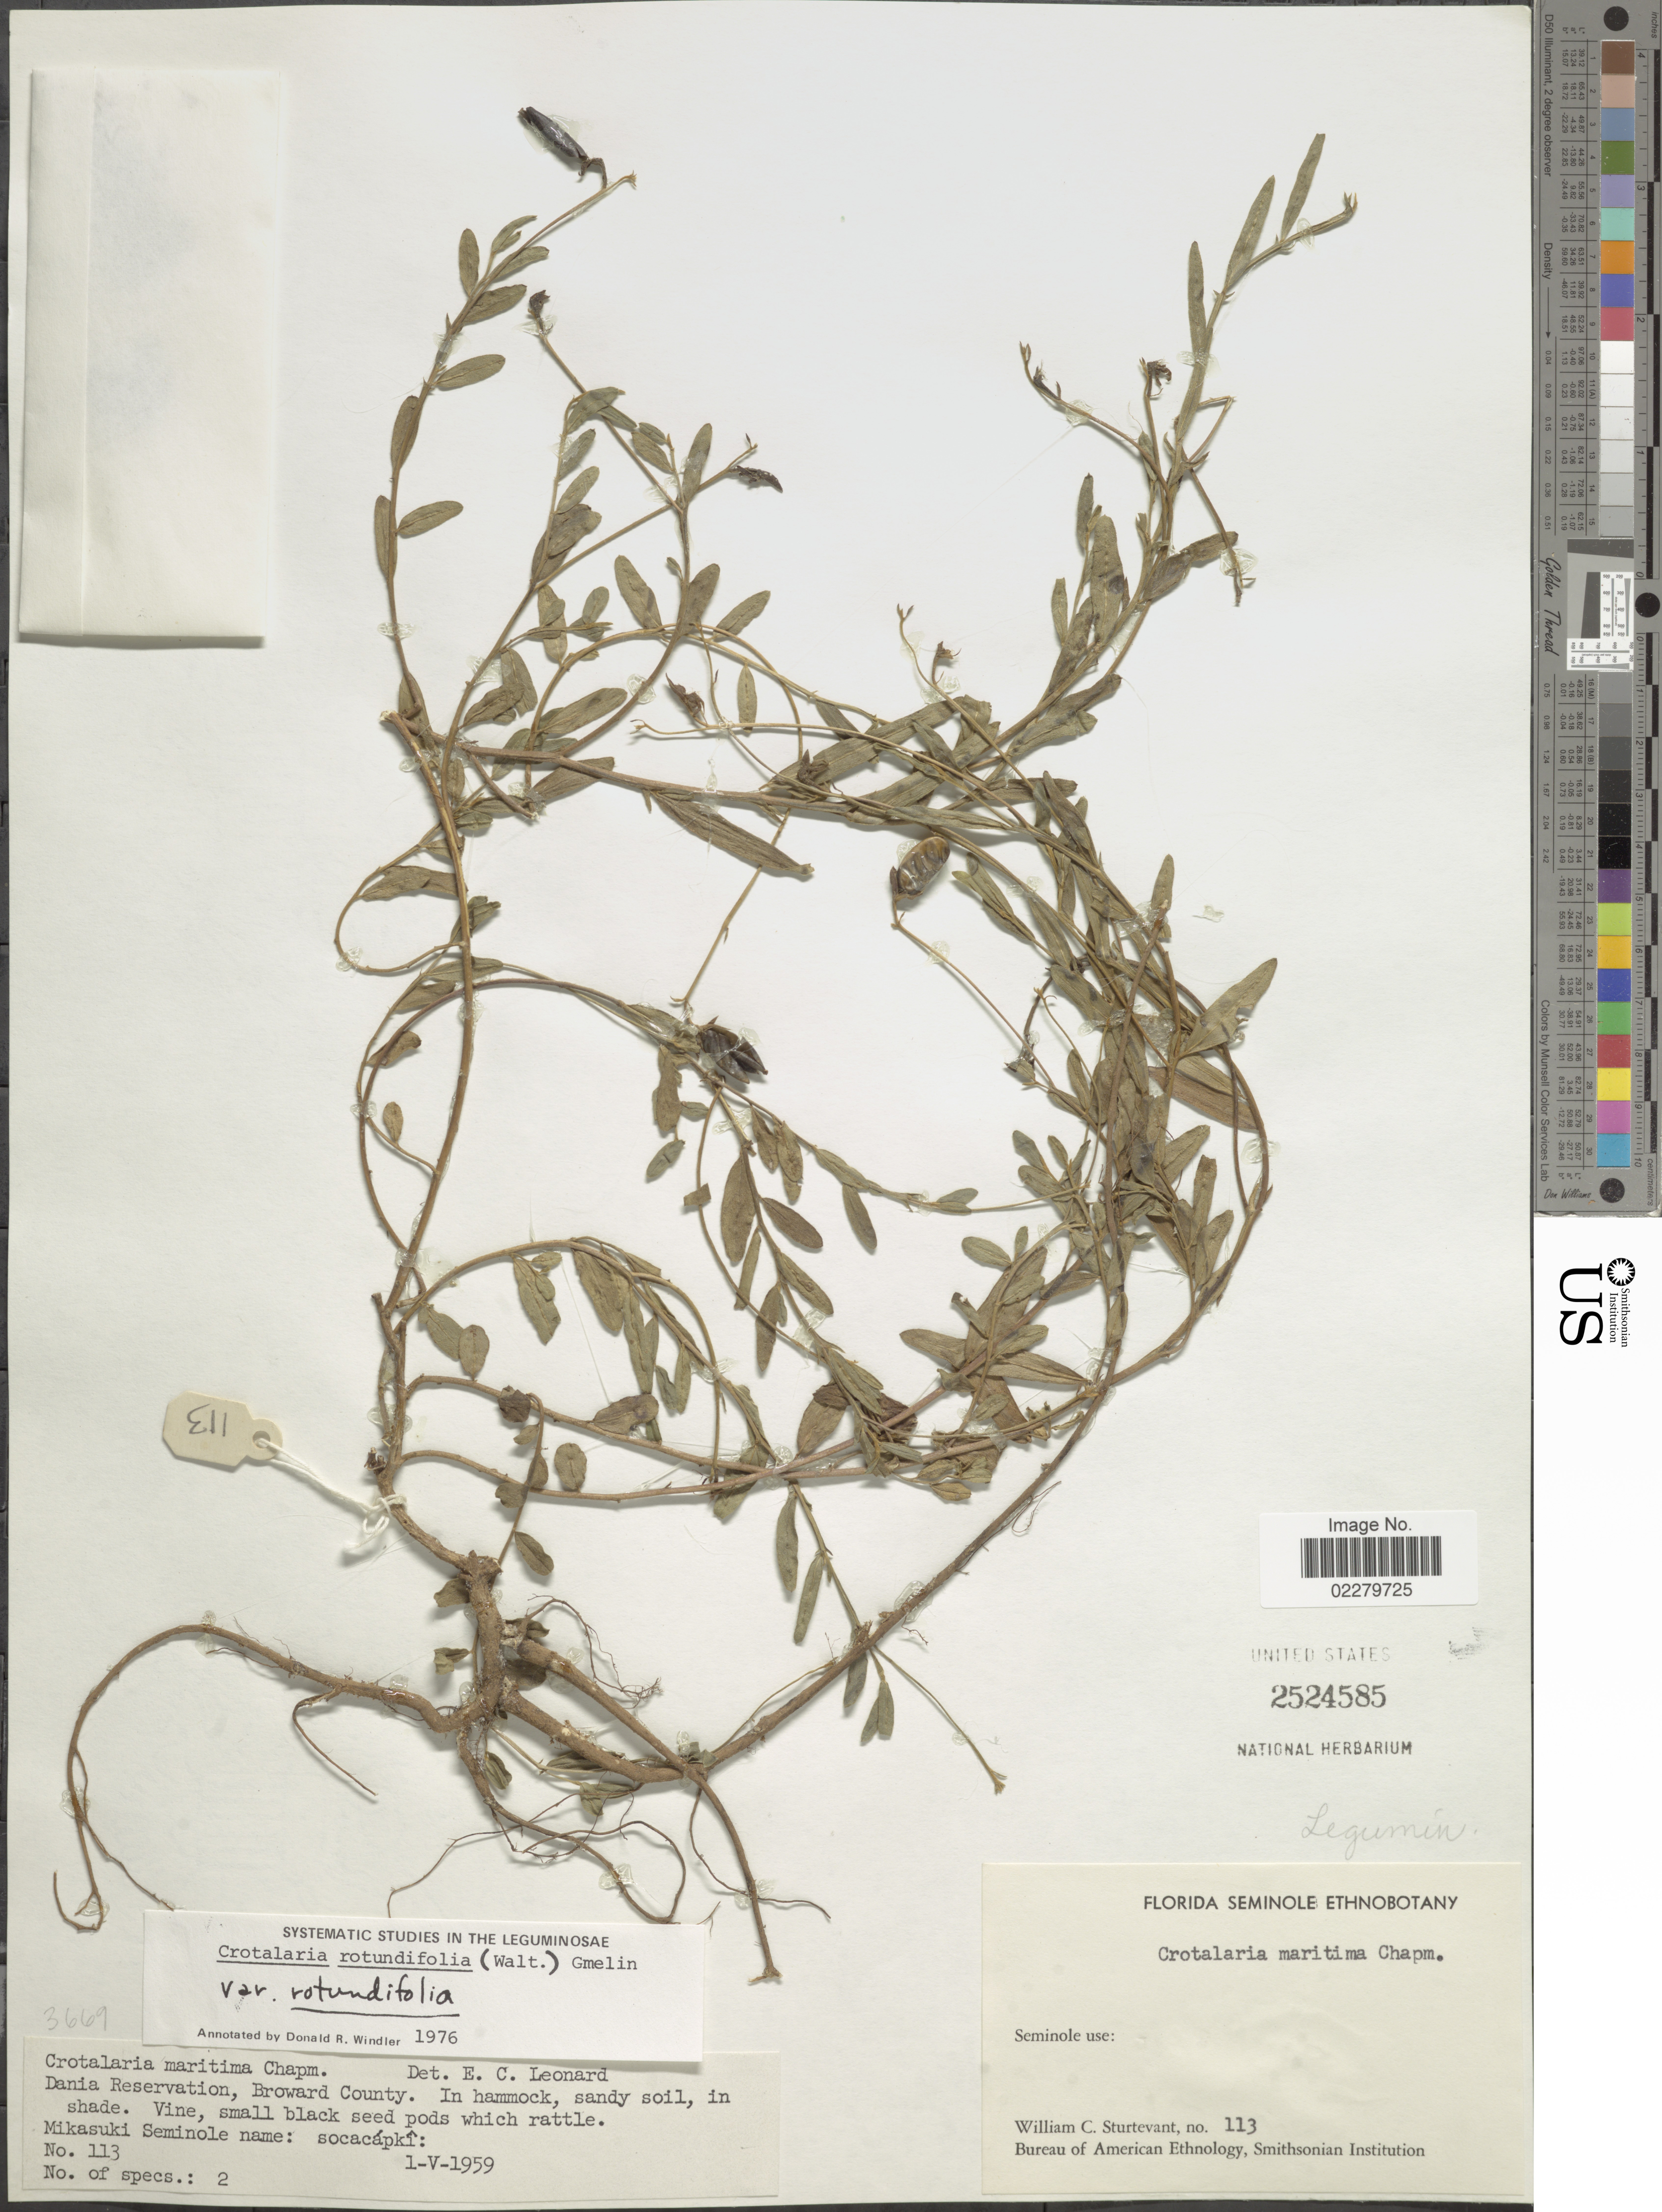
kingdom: Plantae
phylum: Tracheophyta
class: Magnoliopsida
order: Fabales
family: Fabaceae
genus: Crotalaria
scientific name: Crotalaria rotundifolia var. rotundifolia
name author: (Walter) J.F. Gmel.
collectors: W. Sturtevant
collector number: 113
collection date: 1959-05-01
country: United States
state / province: Florida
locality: Dania Reservation, Borward County.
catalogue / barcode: US 2524585